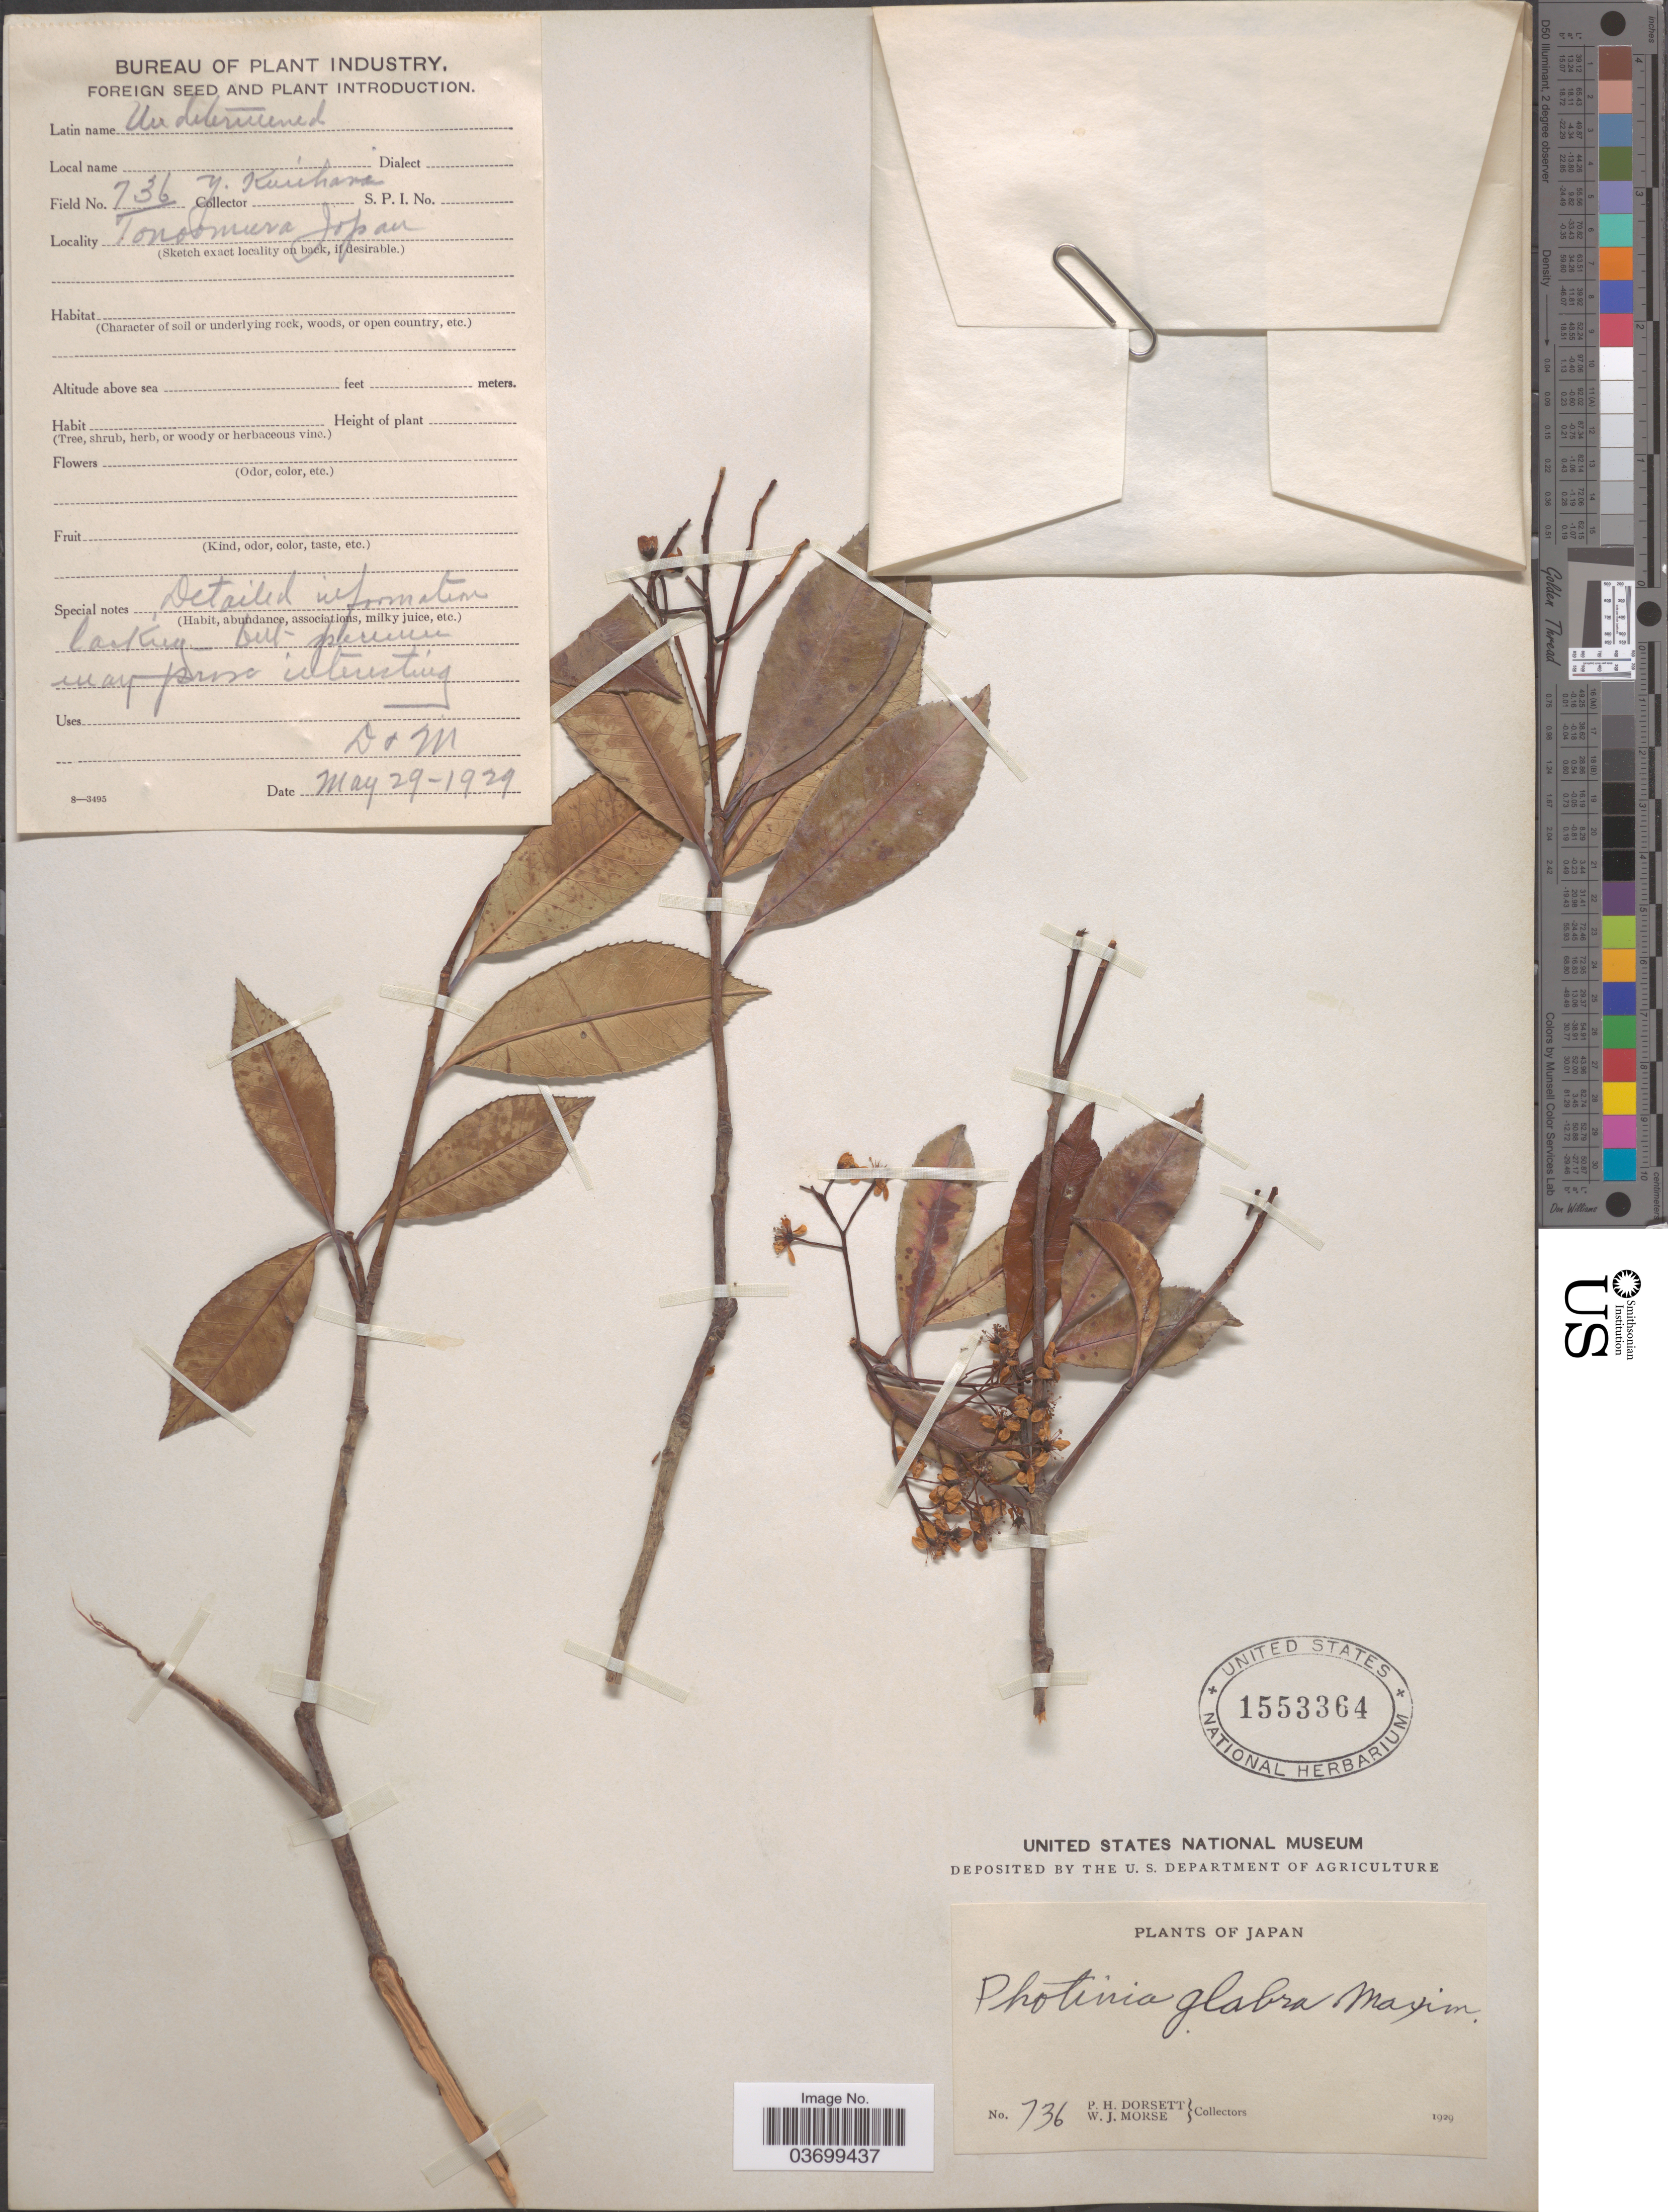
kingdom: Plantae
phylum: Tracheophyta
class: Magnoliopsida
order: Rosales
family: Rosaceae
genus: Photinia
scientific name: Photinia glabra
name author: (Thunb.) Jacob-Makoy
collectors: P. H. Dorsett, W. J. Morse & Y. Kurihara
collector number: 736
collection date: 1929-05-29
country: Japan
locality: Tonoomura.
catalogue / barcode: US 1553364